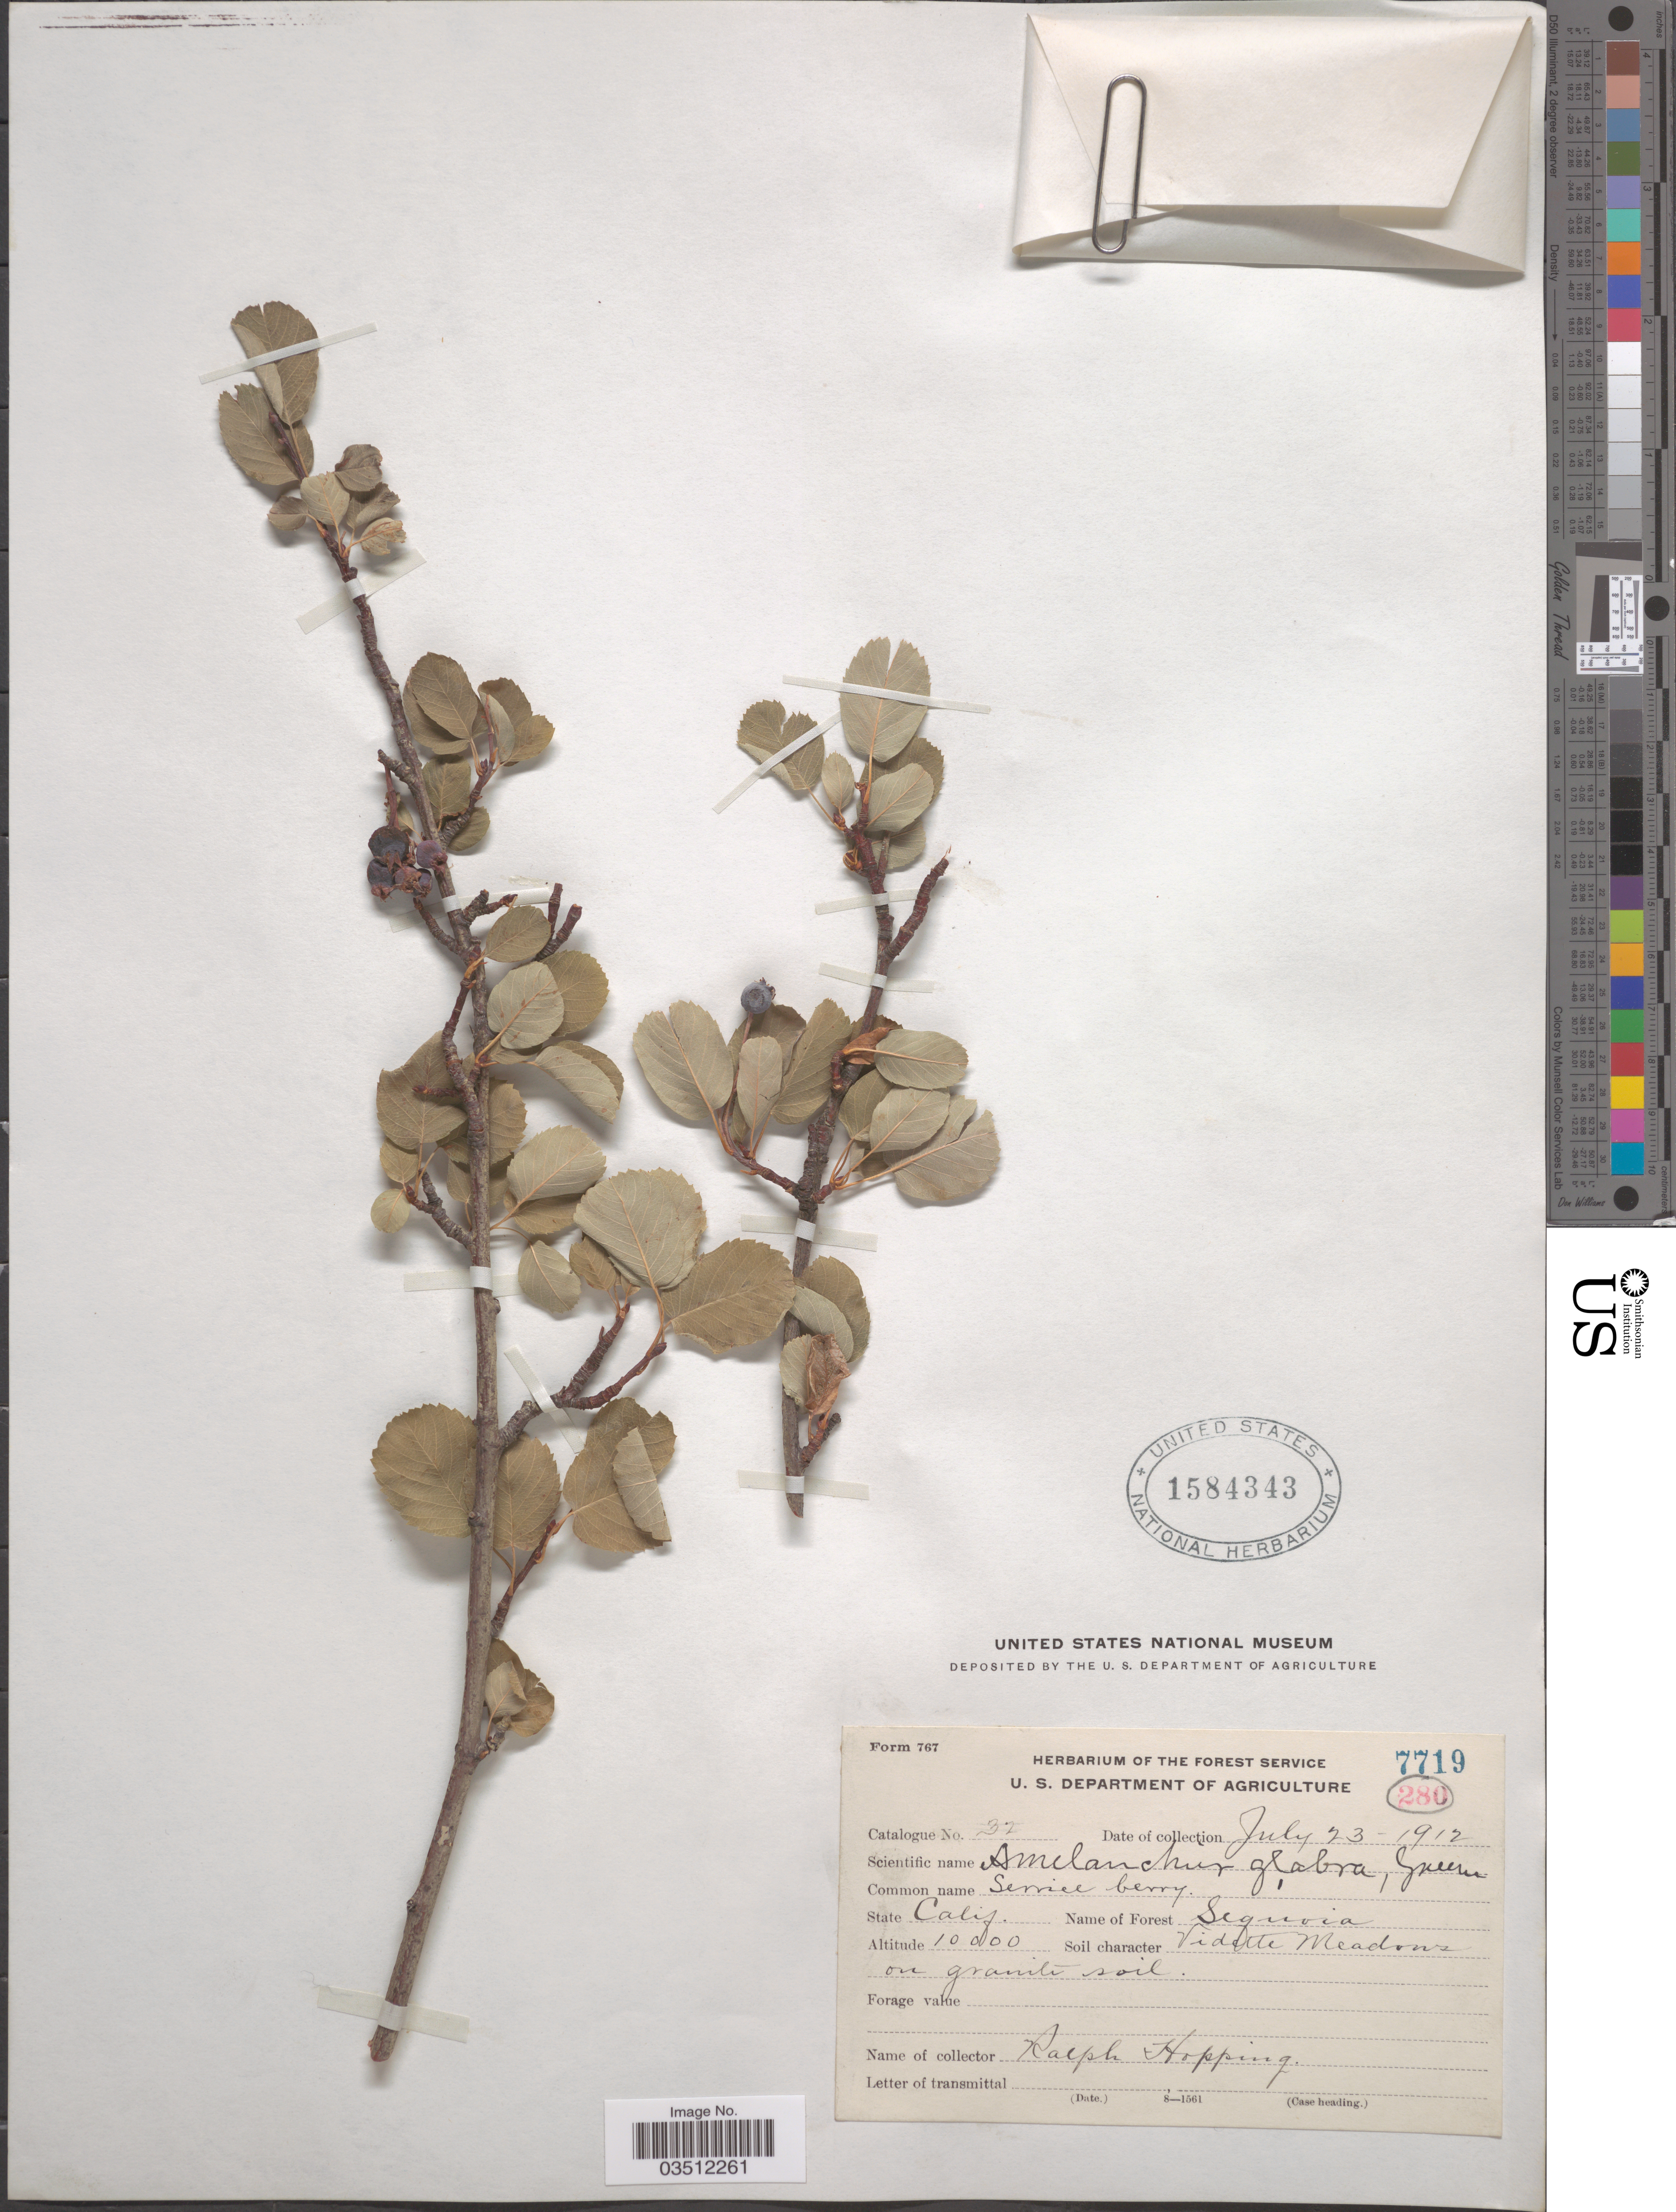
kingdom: Plantae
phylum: Tracheophyta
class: Magnoliopsida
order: Rosales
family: Rosaceae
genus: Amelanchier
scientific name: Amelanchier glabra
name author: Greene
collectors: R. Hopping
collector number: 280?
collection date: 1912-07-23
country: United States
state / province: California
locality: Sequoia.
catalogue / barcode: US 1584343